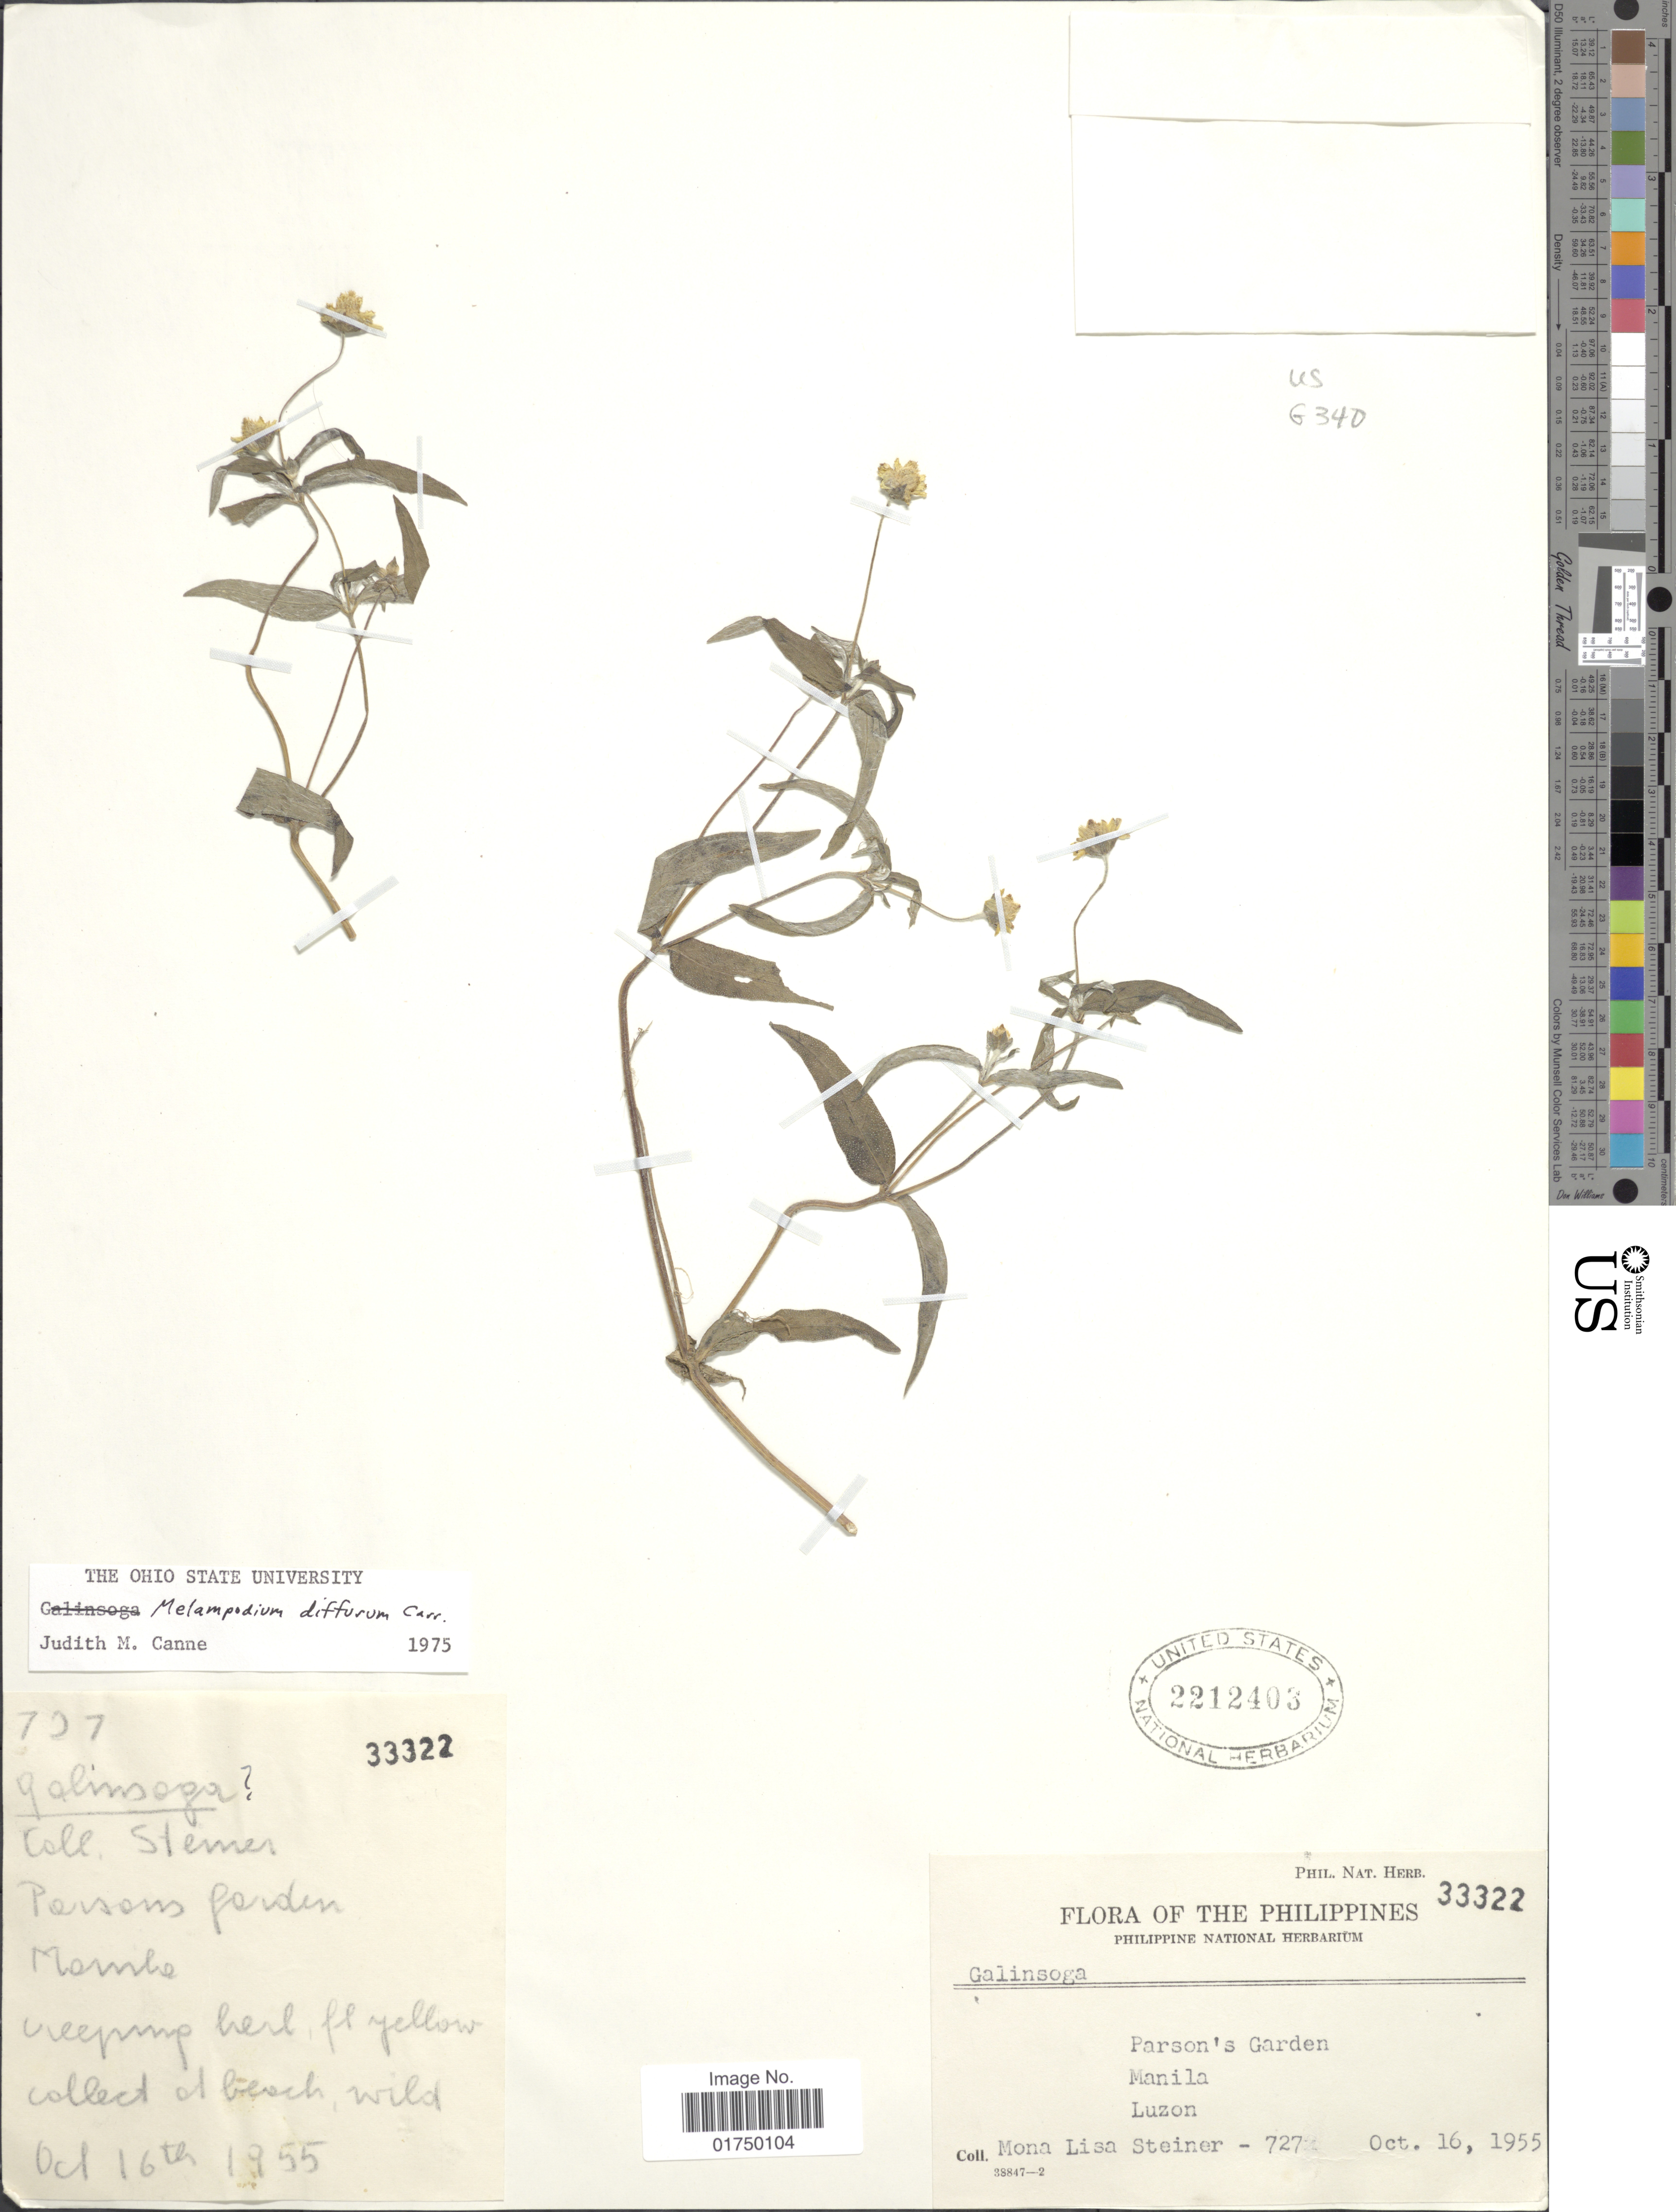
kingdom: Plantae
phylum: Tracheophyta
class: Magnoliopsida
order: Asterales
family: Asteraceae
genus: Melampodium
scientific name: Melampodium diffusum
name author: Cass.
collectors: M. Steiner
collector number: Phil. Nat. Herb. 33322/727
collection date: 1955-10-16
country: Philippines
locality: Parson's Garden. Manila. Luzon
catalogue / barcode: US 2212403